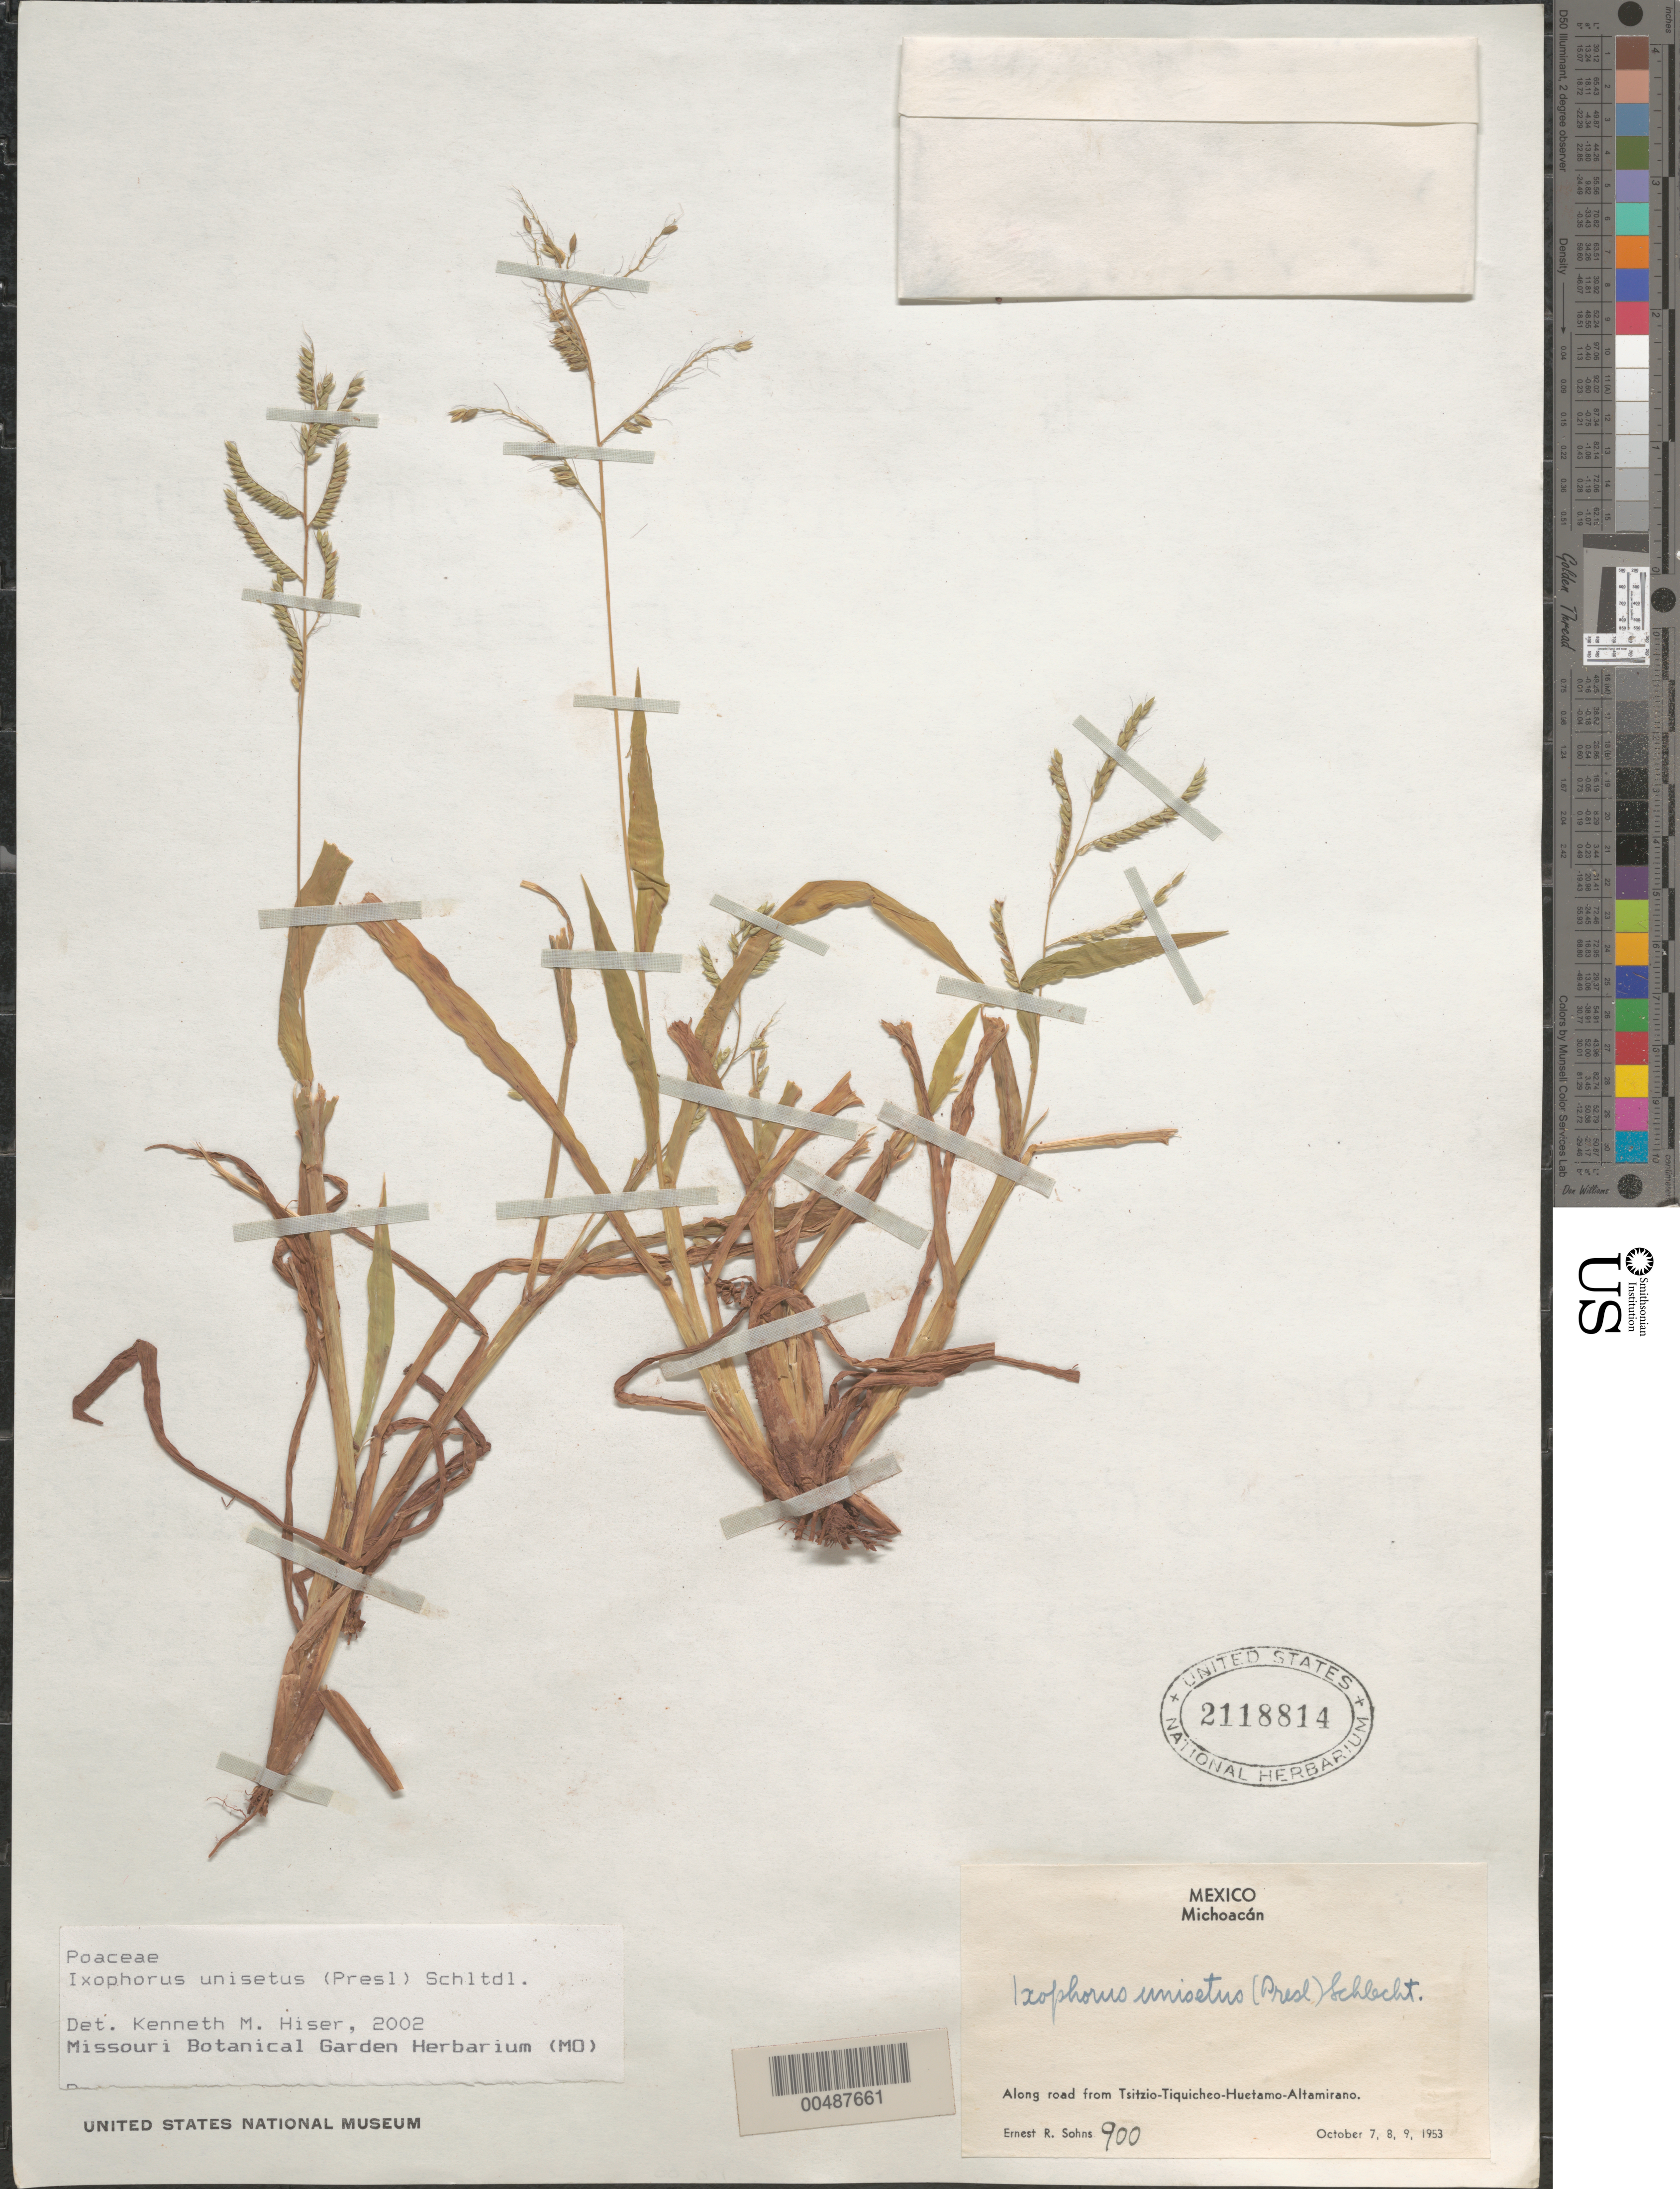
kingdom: Plantae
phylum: Tracheophyta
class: Liliopsida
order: Poales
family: Poaceae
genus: Ixophorus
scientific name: Ixophorus unisetus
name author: (J. Presl) Schltdl.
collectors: E. R. Sohns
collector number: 900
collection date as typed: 7 Oct 1953 to 9 Oct 1953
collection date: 1953-10-07/1953-10-09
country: Mexico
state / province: Michoacán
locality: Along rd from Tsitzio-Tiquicheo-Huetamo-Altamirano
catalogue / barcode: US 2118814